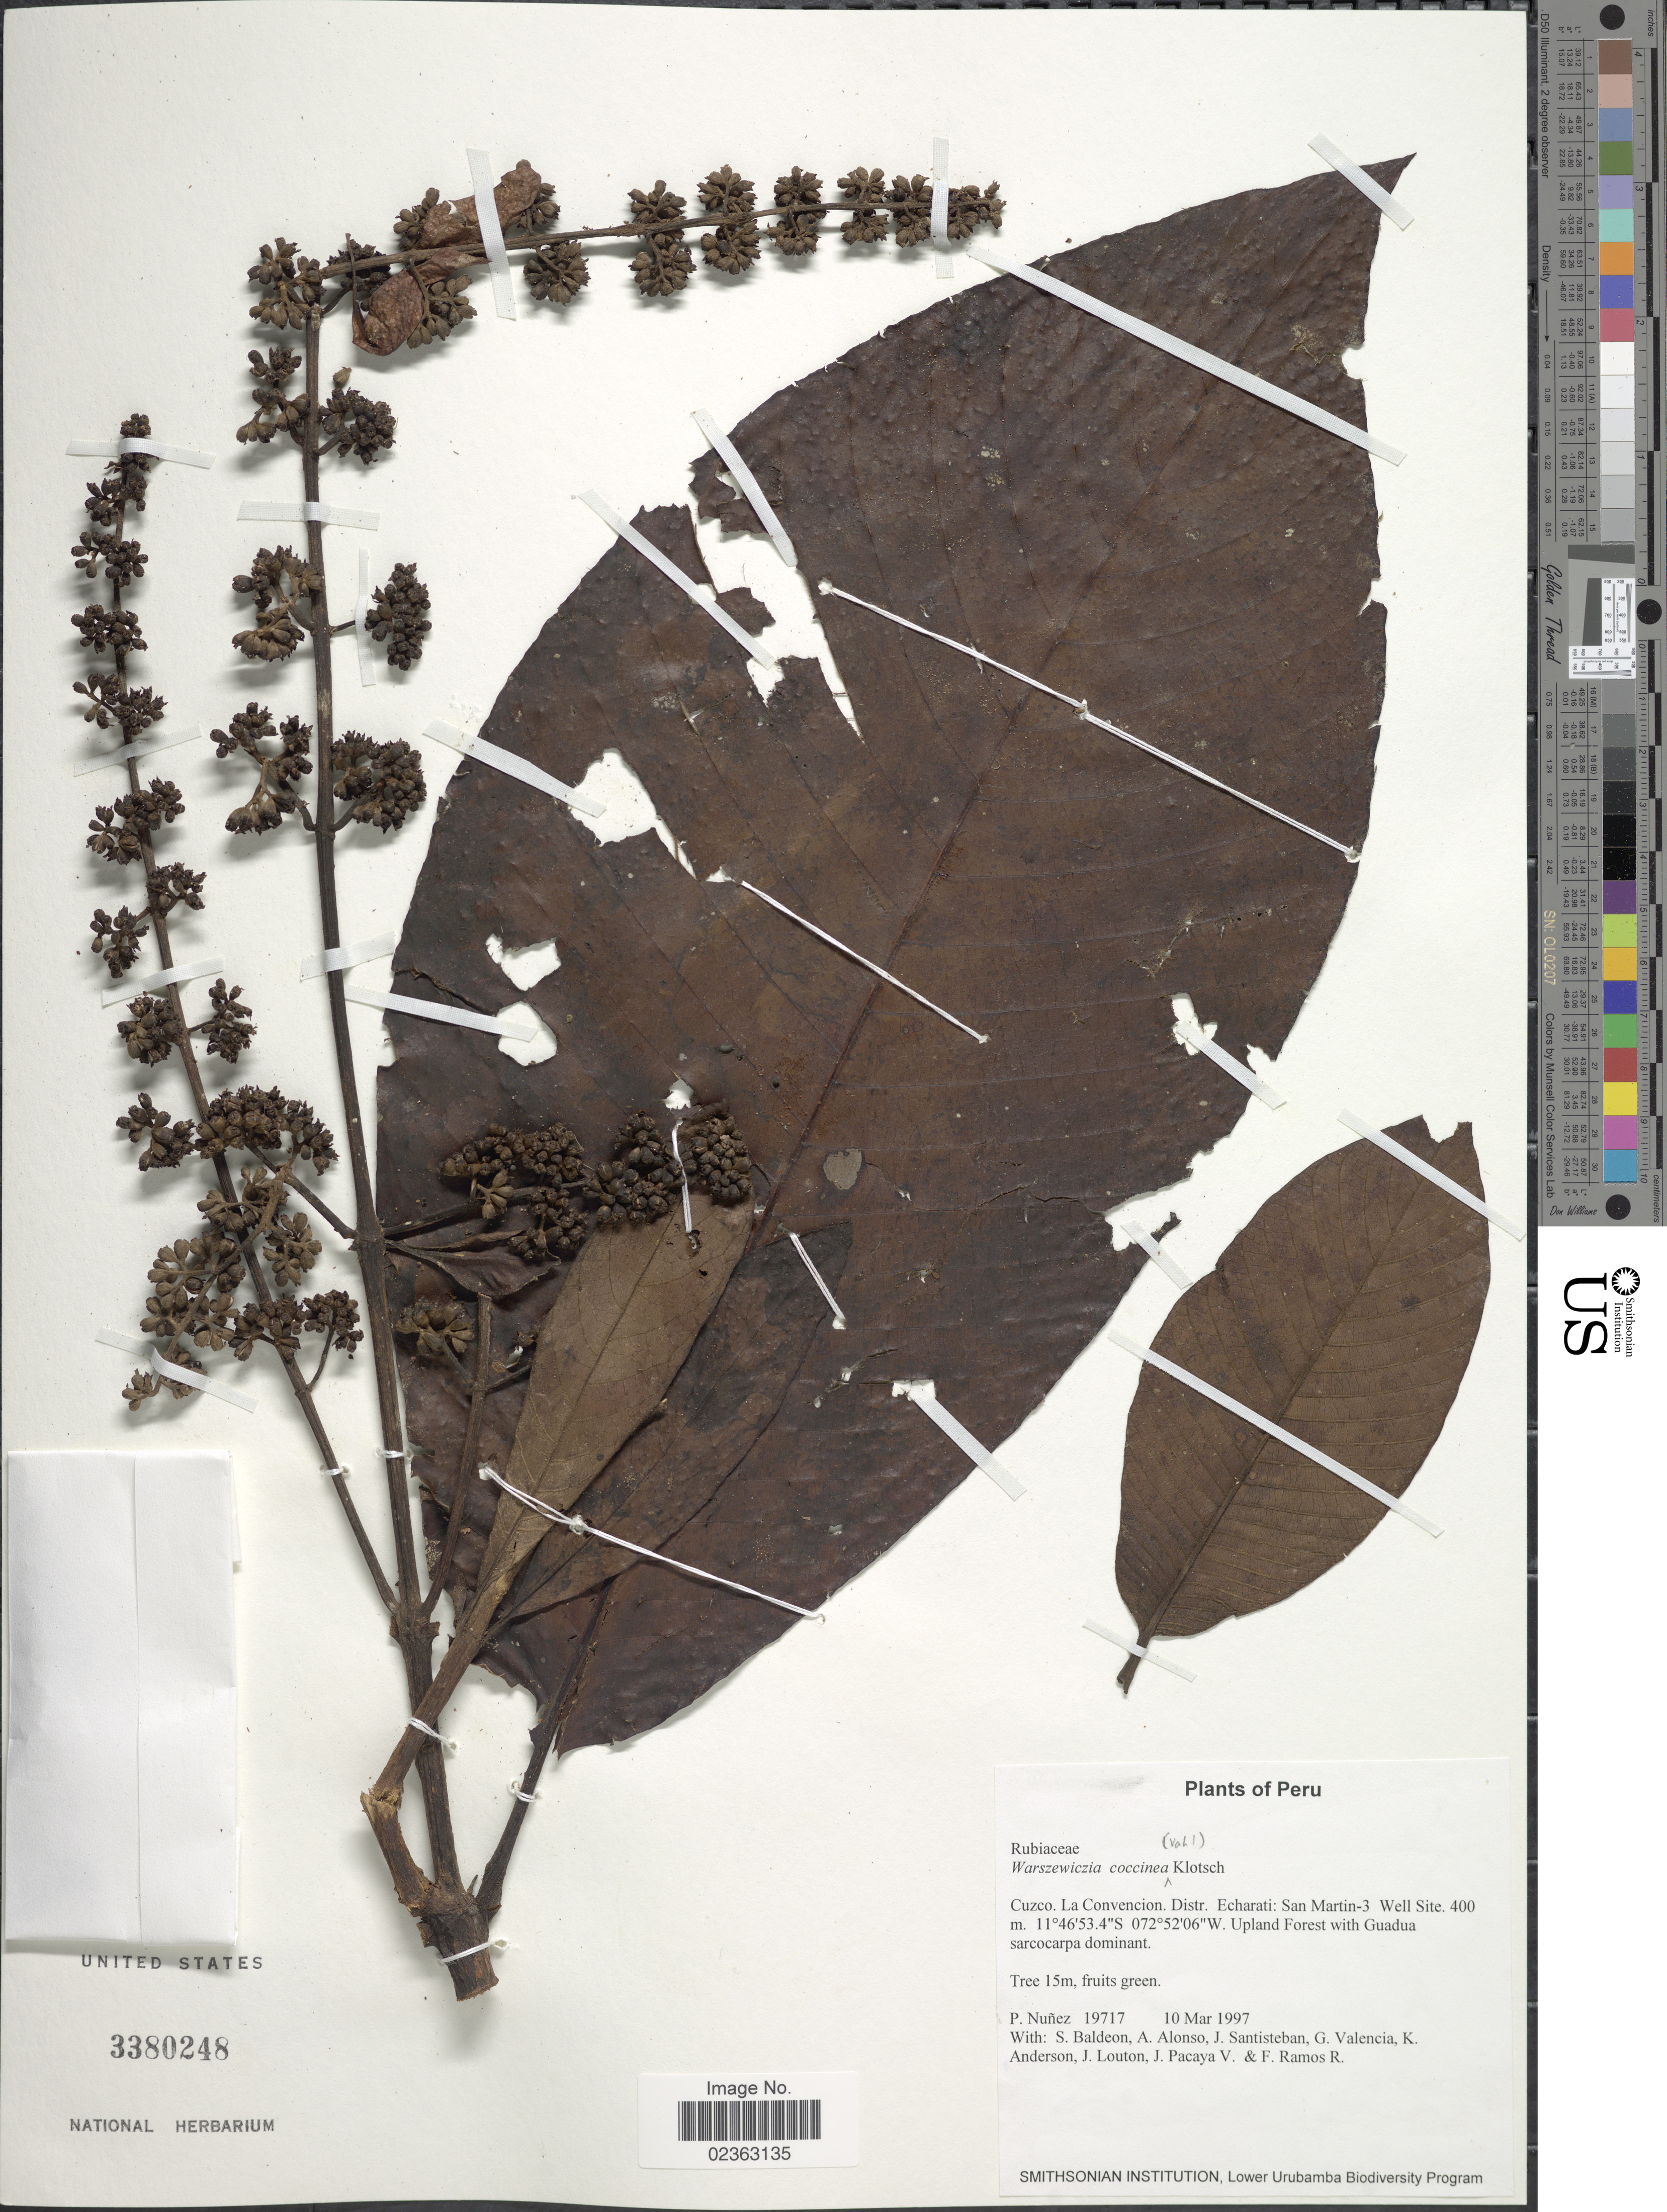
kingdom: Plantae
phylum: Tracheophyta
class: Magnoliopsida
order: Gentianales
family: Rubiaceae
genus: Warszewiczia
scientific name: Warszewiczia coccinea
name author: (Vahl) Klotzsch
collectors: P. Nuñez V., S. Baldeon, A. Alonso, J. Santisteban & et al.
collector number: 19717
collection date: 1997-03-10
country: Peru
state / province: Cusco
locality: La Convencion, Distr. Echarati: San Martin-3 Well Site, upland forest with Guadua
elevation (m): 400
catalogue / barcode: US 3380248